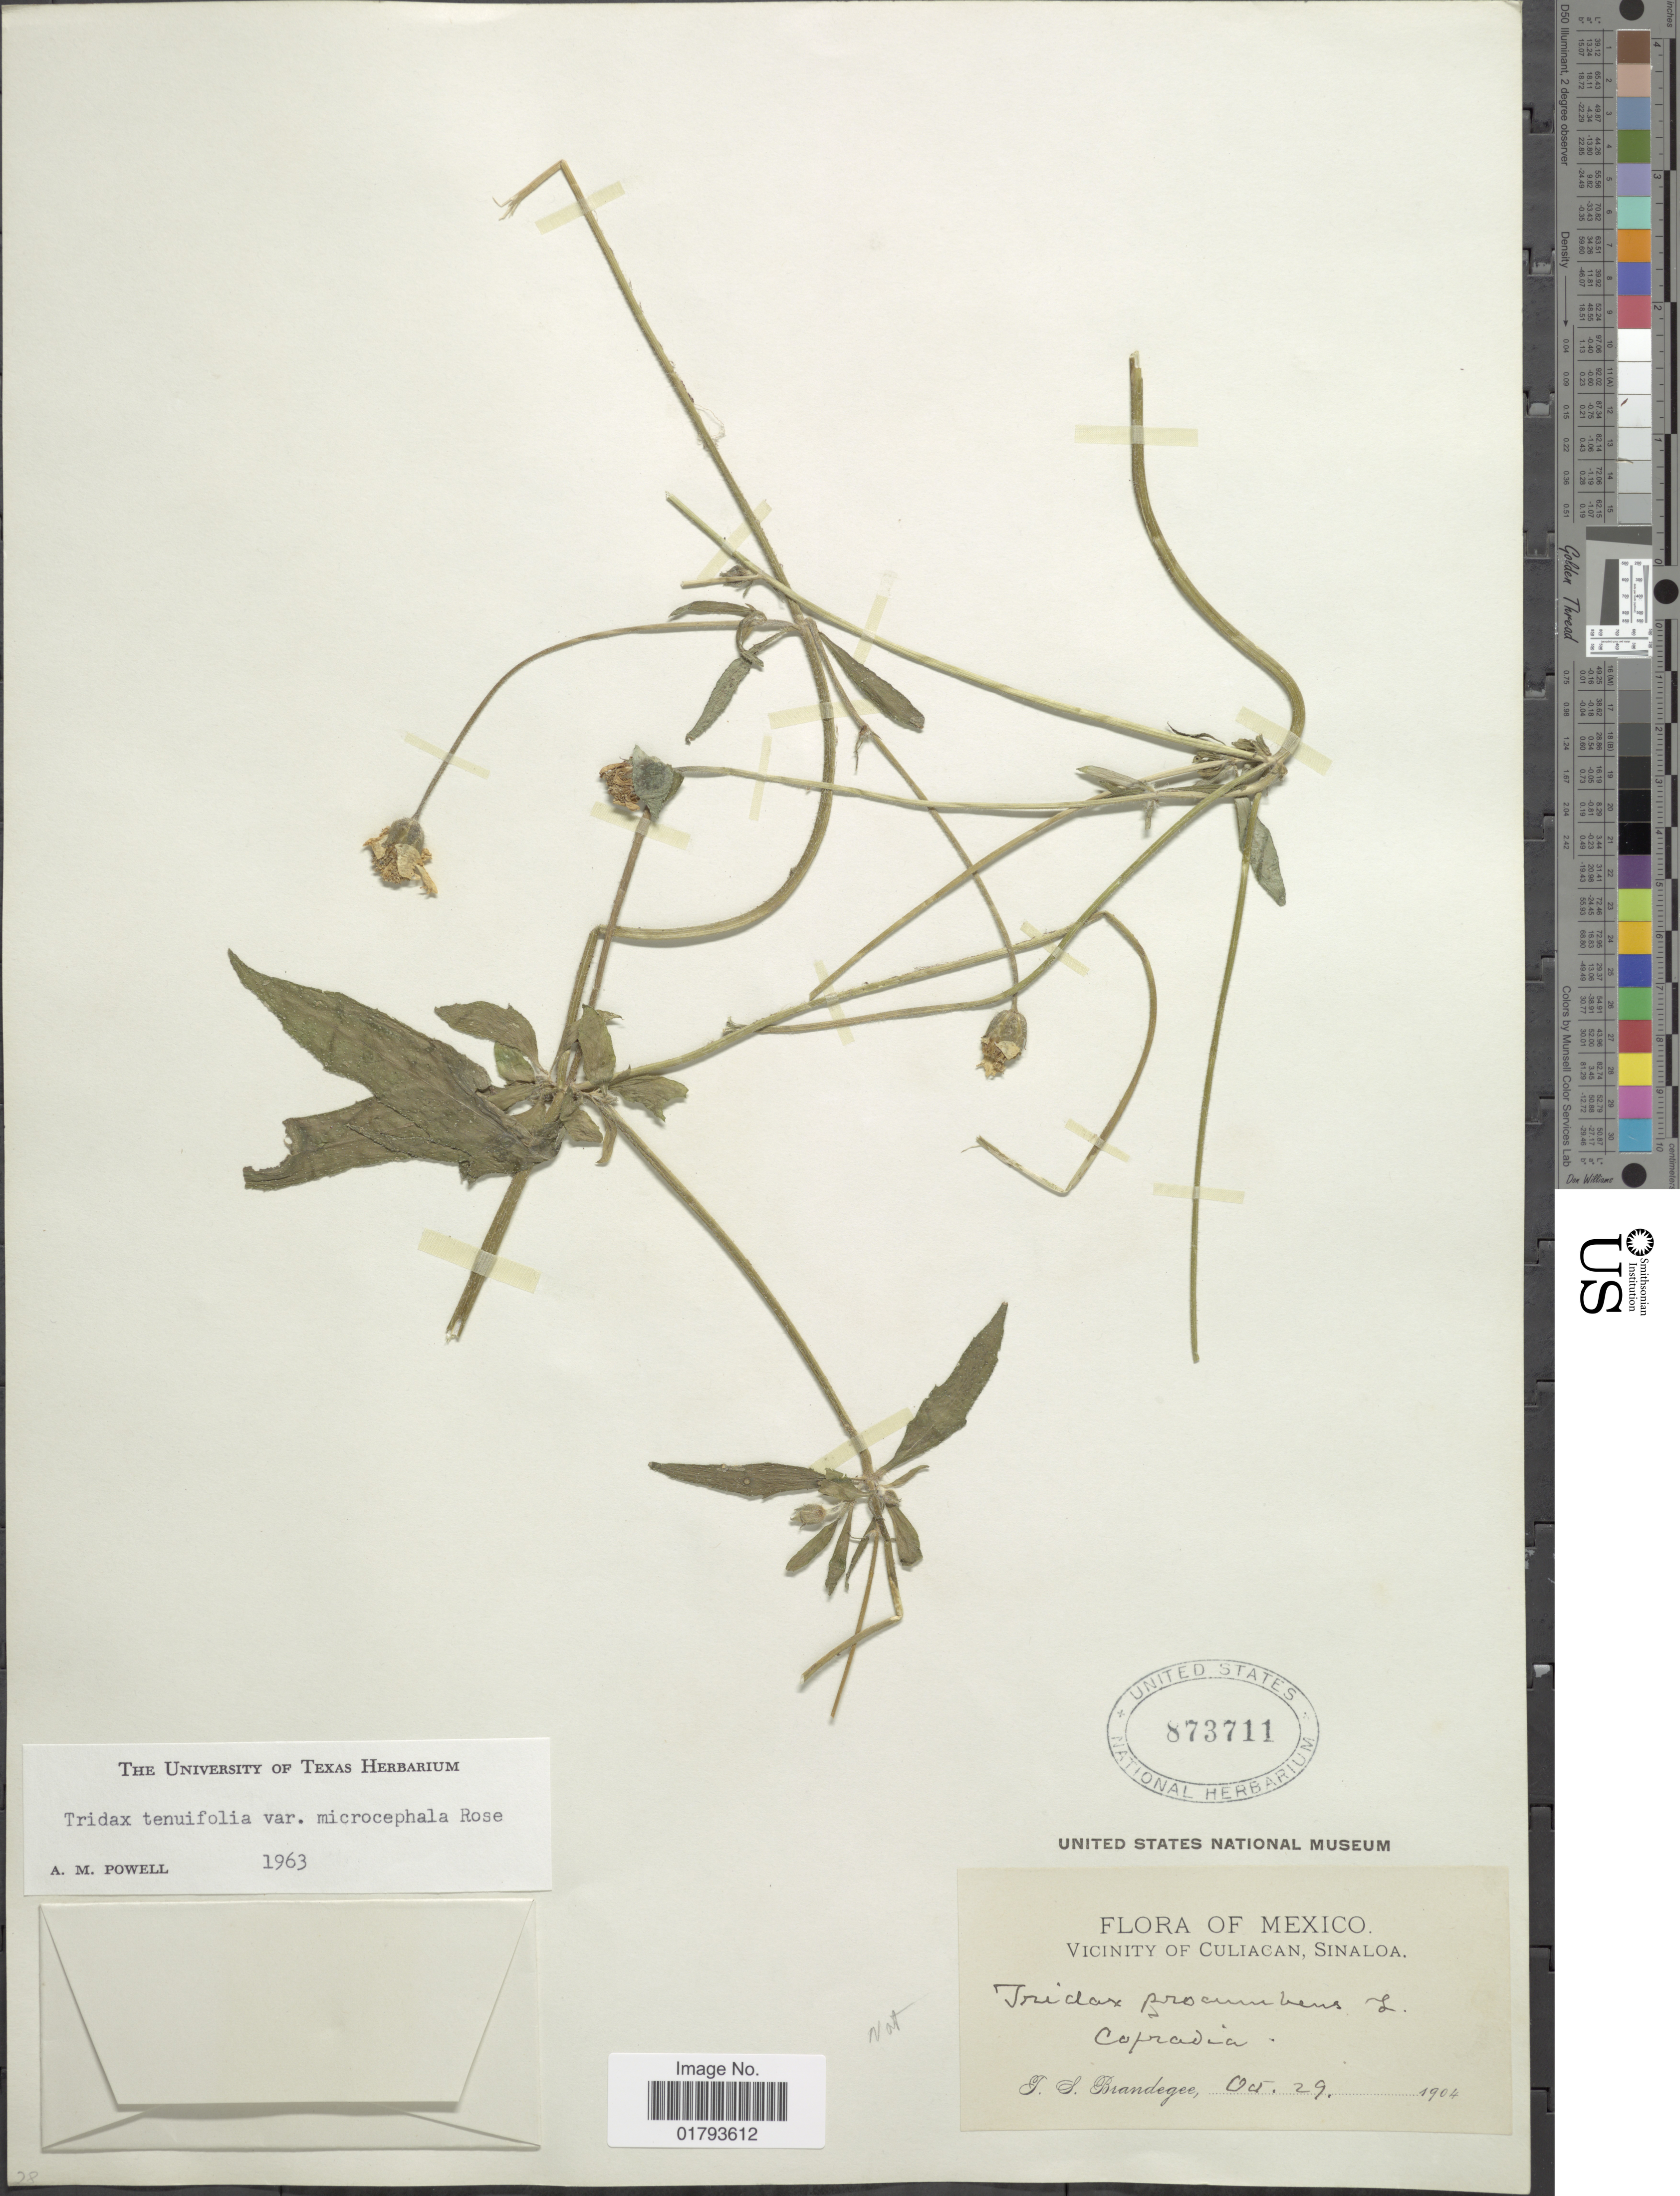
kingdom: Plantae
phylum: Tracheophyta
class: Magnoliopsida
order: Asterales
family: Asteraceae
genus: Tridax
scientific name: Tridax trilobata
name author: (Cav.) Hemsl.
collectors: T. S. Brandegee (herbarium)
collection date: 1904-10-29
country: Mexico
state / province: Sinaloa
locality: Mexico, Vicinity of Culiacan, Sinaloa. Copradia.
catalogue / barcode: US 873711